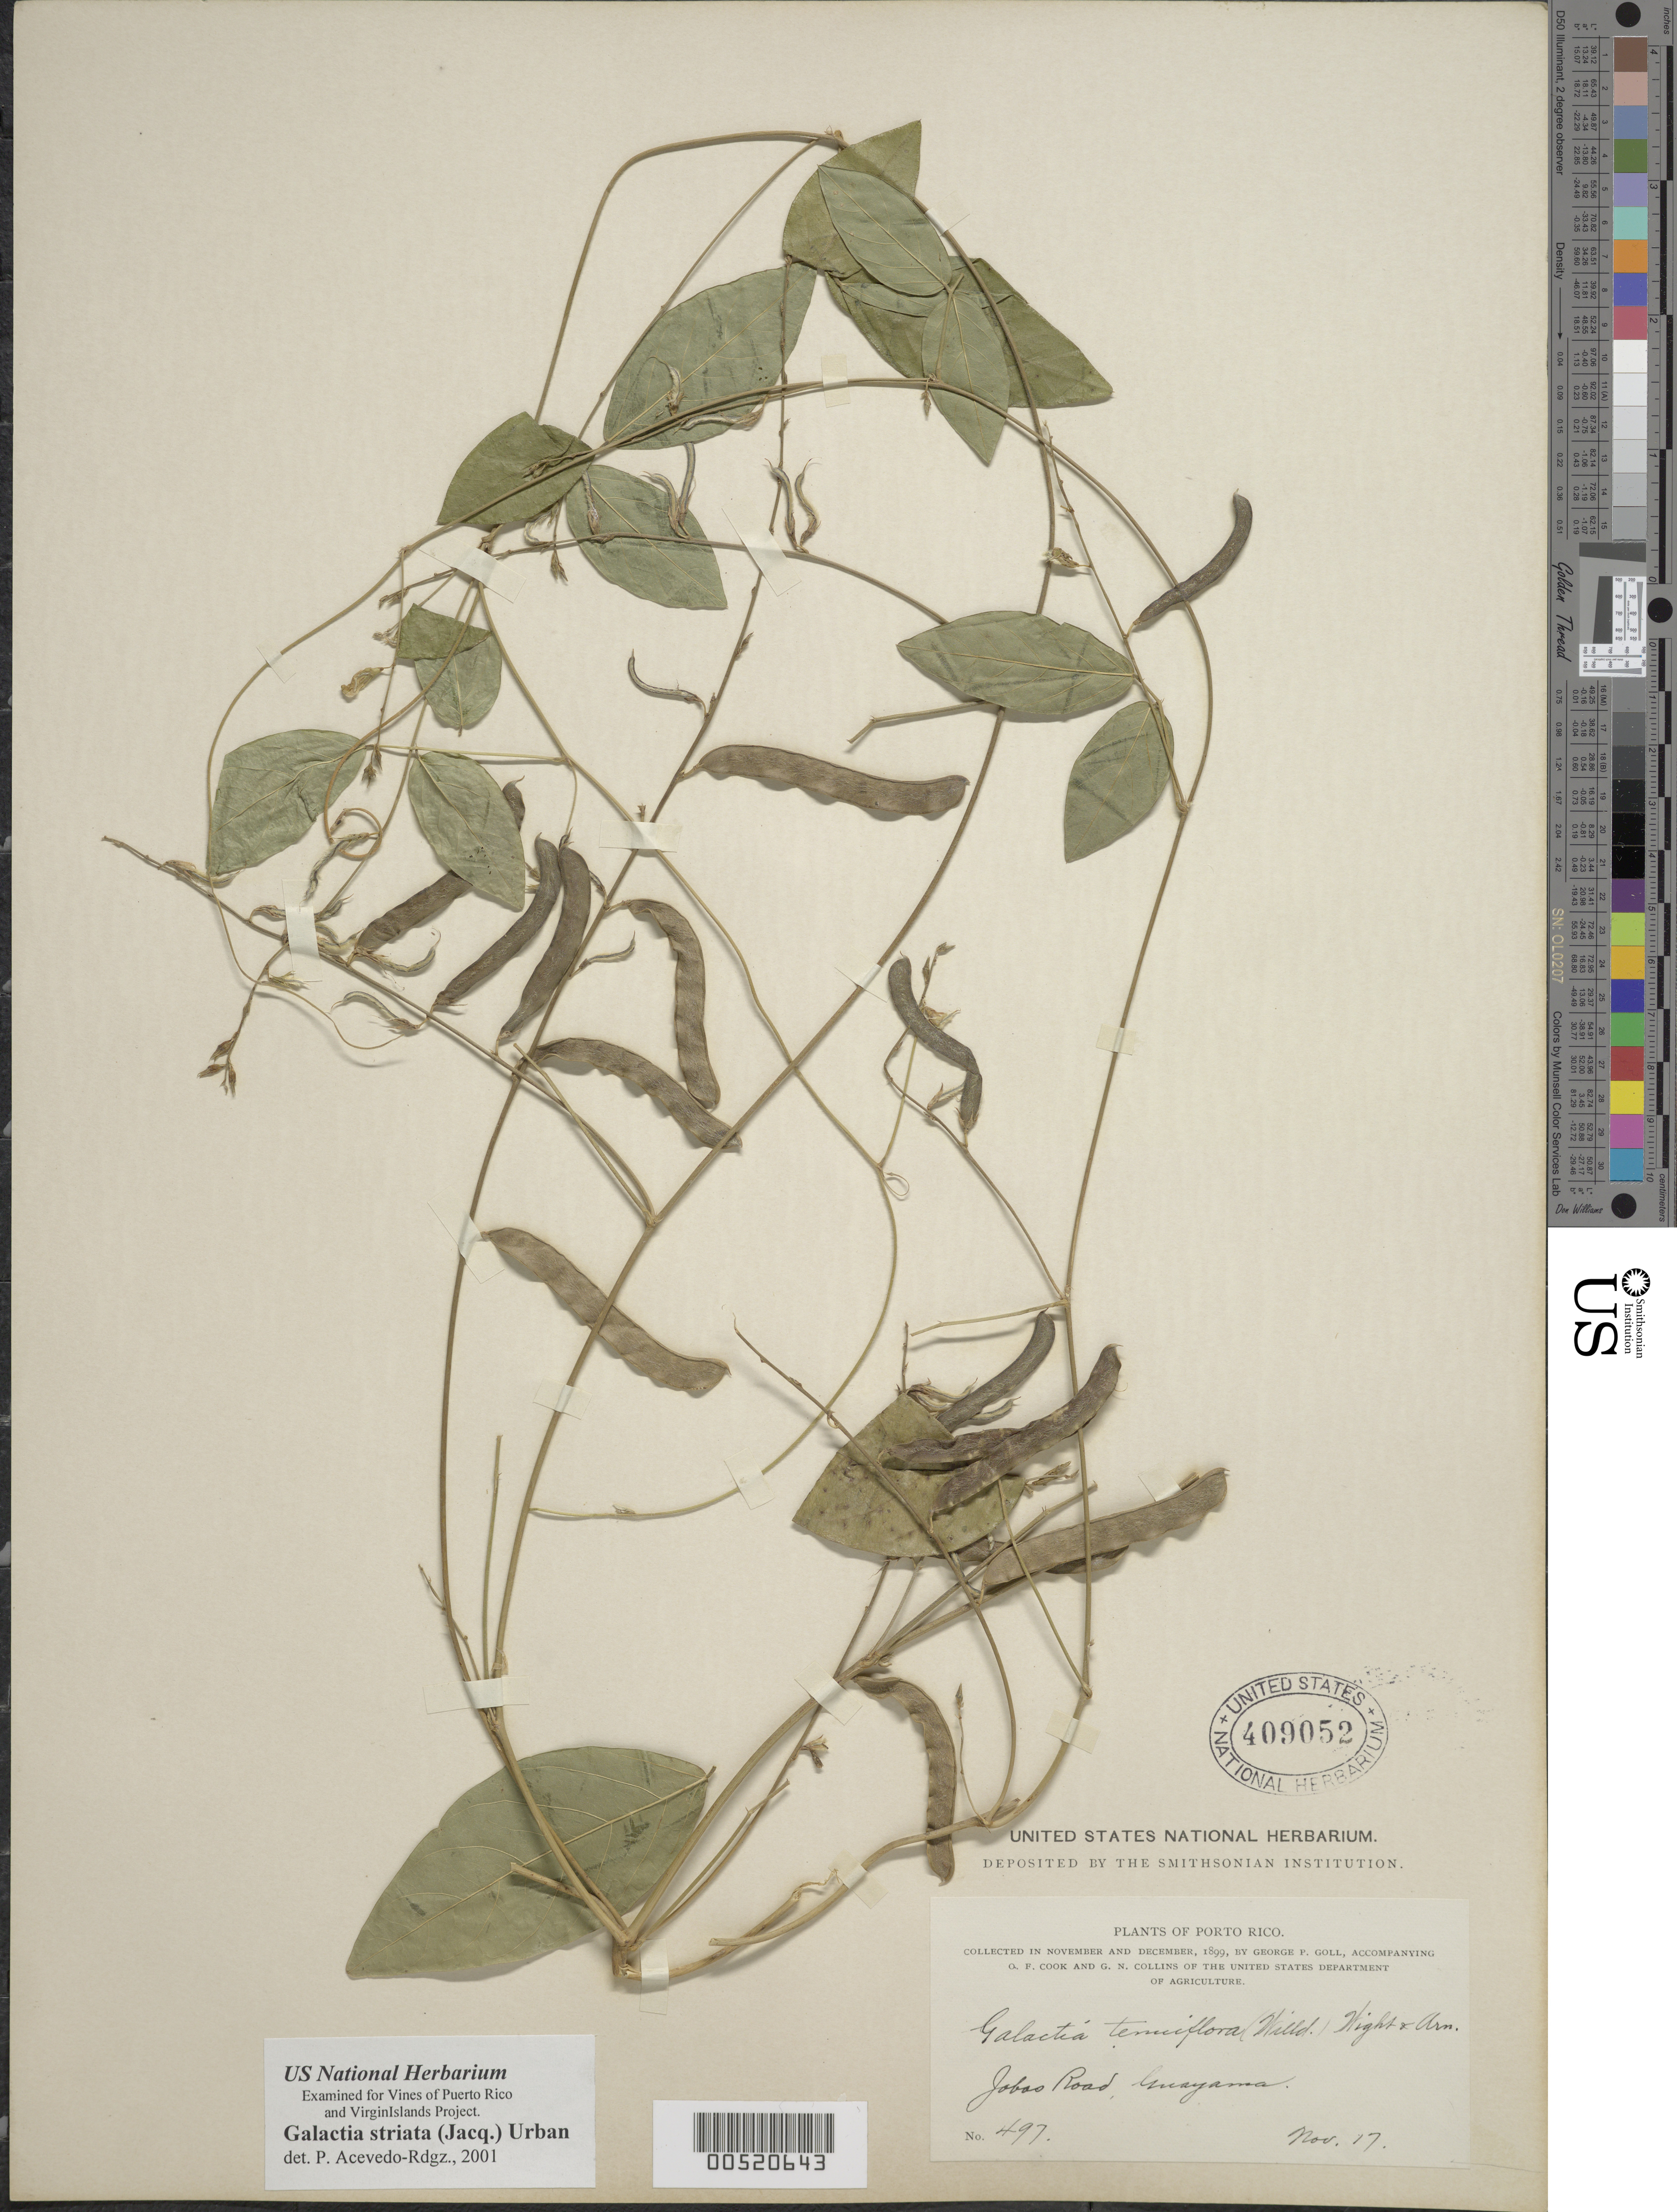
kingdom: Plantae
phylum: Tracheophyta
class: Magnoliopsida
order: Fabales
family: Fabaceae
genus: Galactia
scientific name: Galactia striata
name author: (Jacq.) Urb.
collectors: G. Goll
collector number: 497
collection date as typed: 17 Nov 1899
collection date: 1899-11-17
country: Puerto Rico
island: Greater Antilles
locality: Jobos Road, Guayama.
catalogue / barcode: US 409052